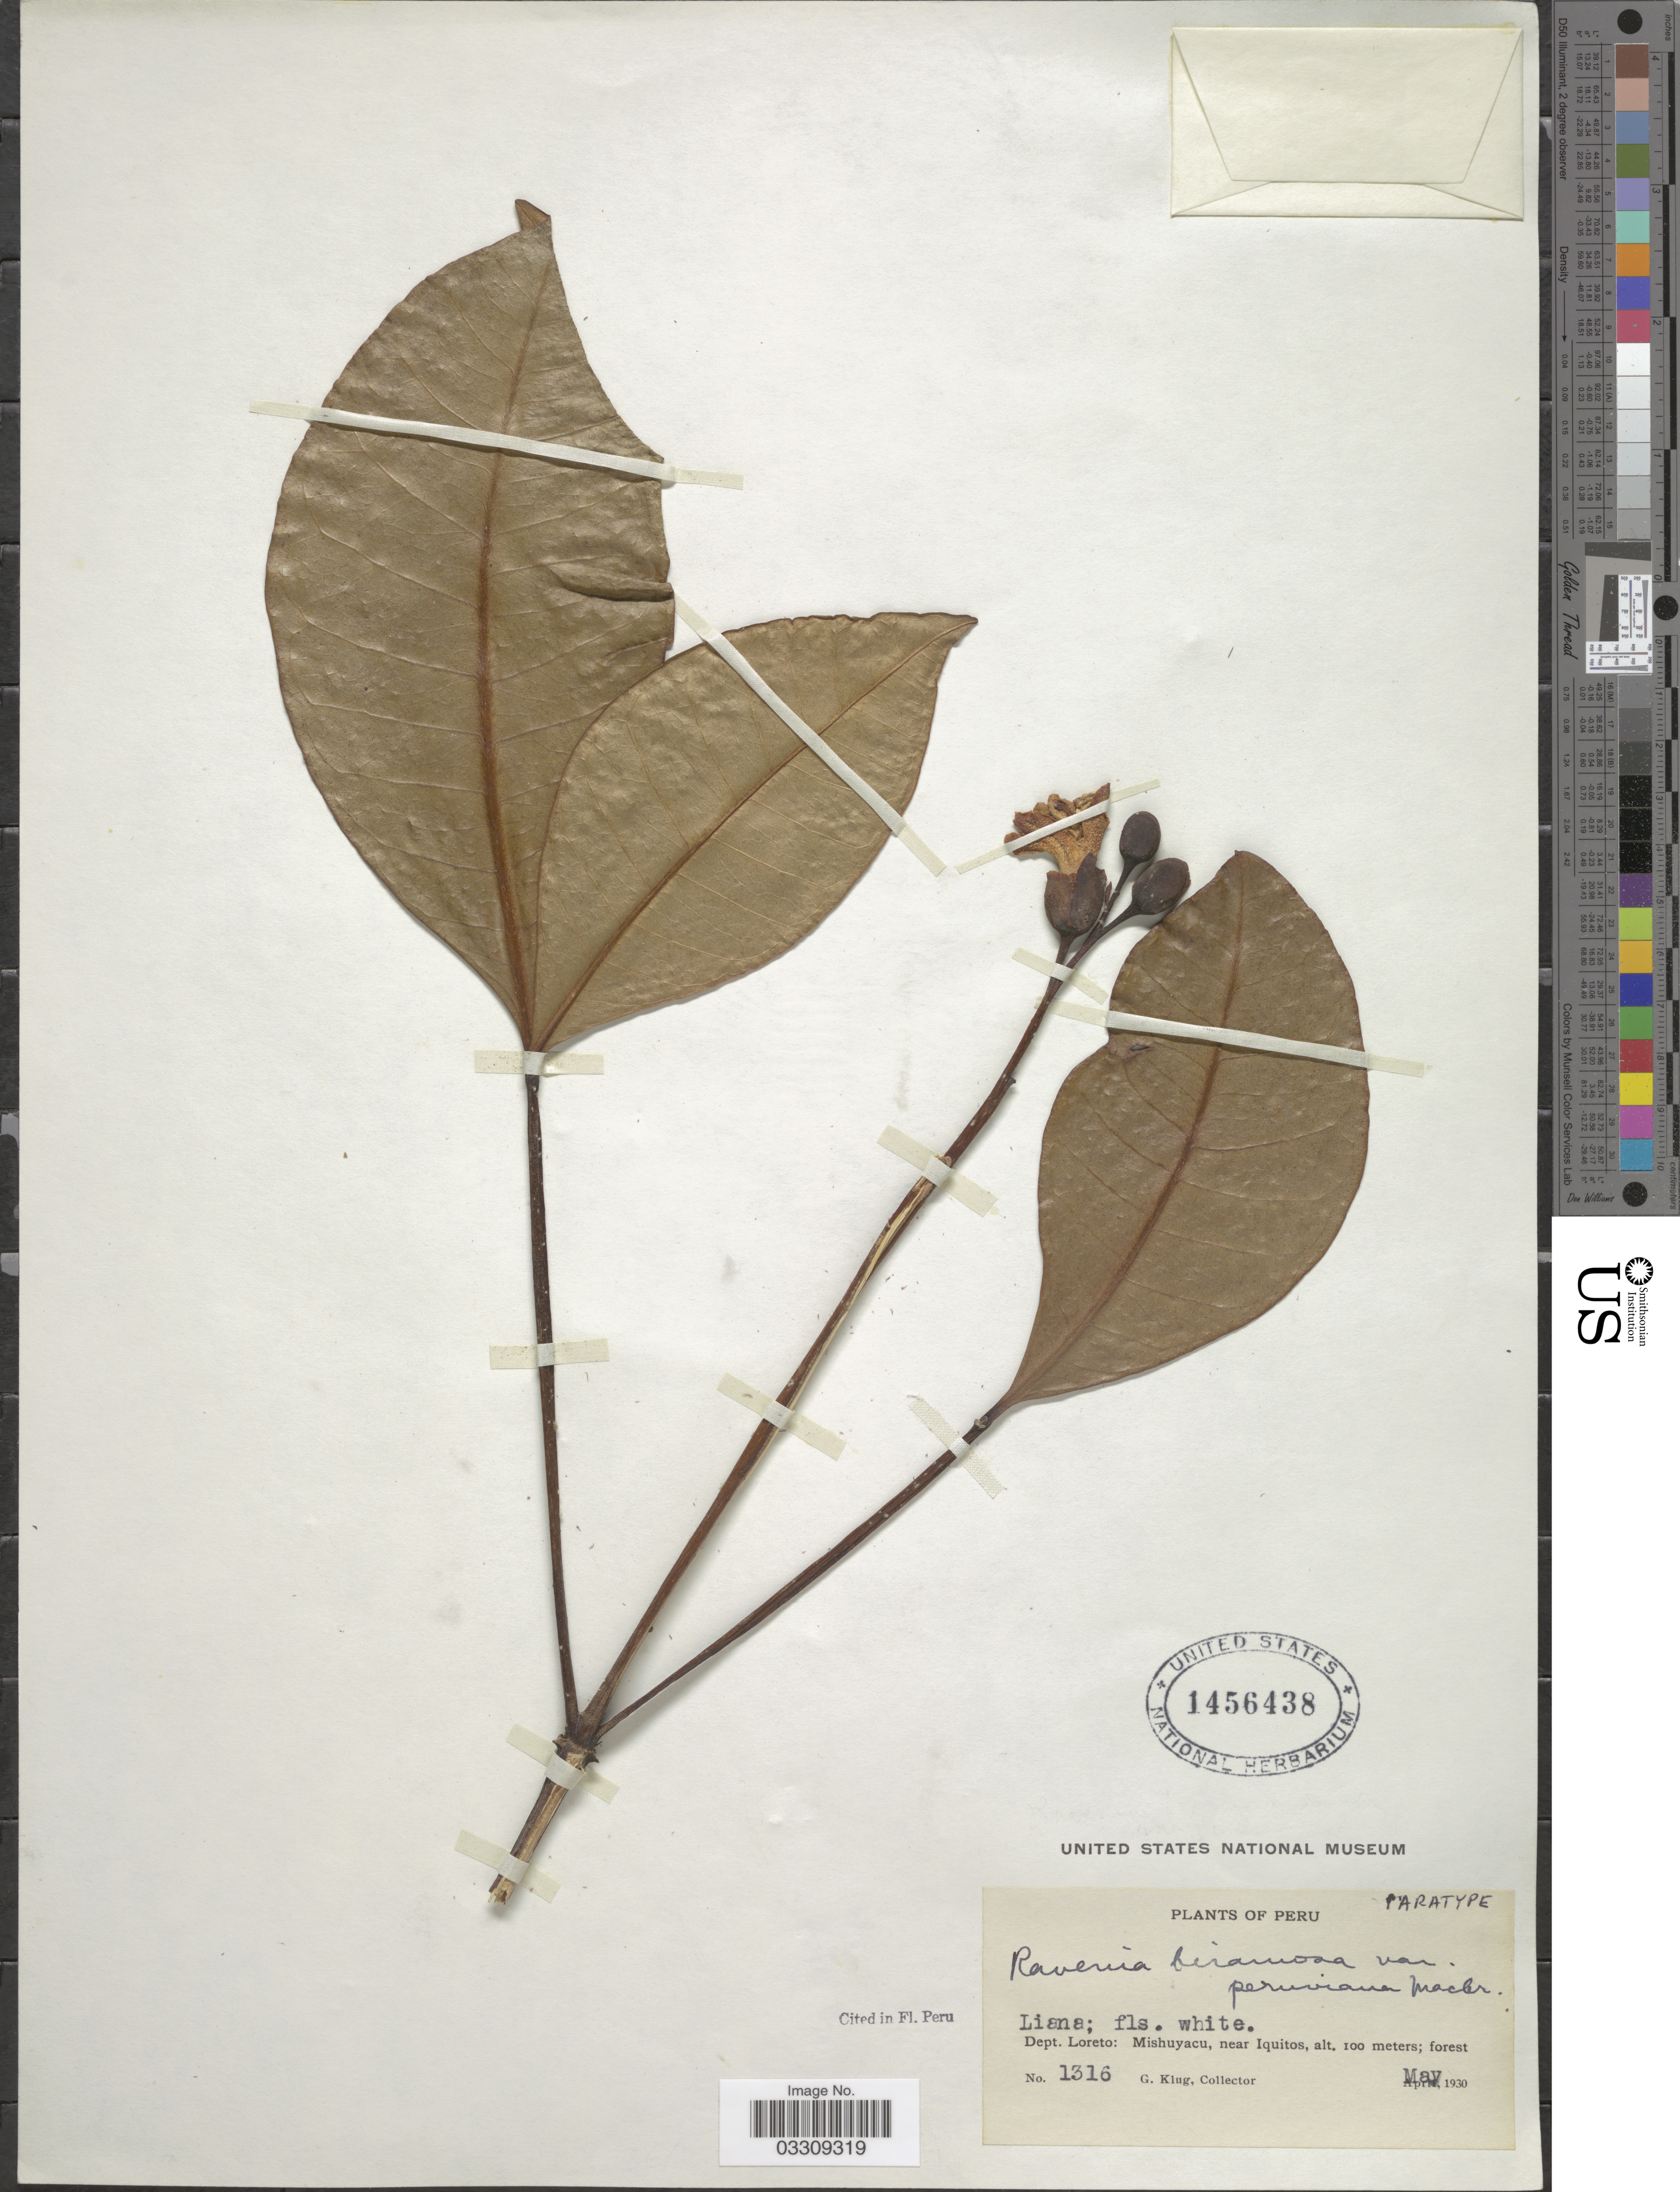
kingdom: Plantae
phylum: Tracheophyta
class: Magnoliopsida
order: Sapindales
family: Rutaceae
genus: Ravenia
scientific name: Ravenia biramosa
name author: Ducke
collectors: G. Klug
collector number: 1316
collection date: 1930-05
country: Peru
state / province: Loreto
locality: Dept. Loreto: Mishuyacu, near Iquitos.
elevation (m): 100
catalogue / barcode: US 1456438